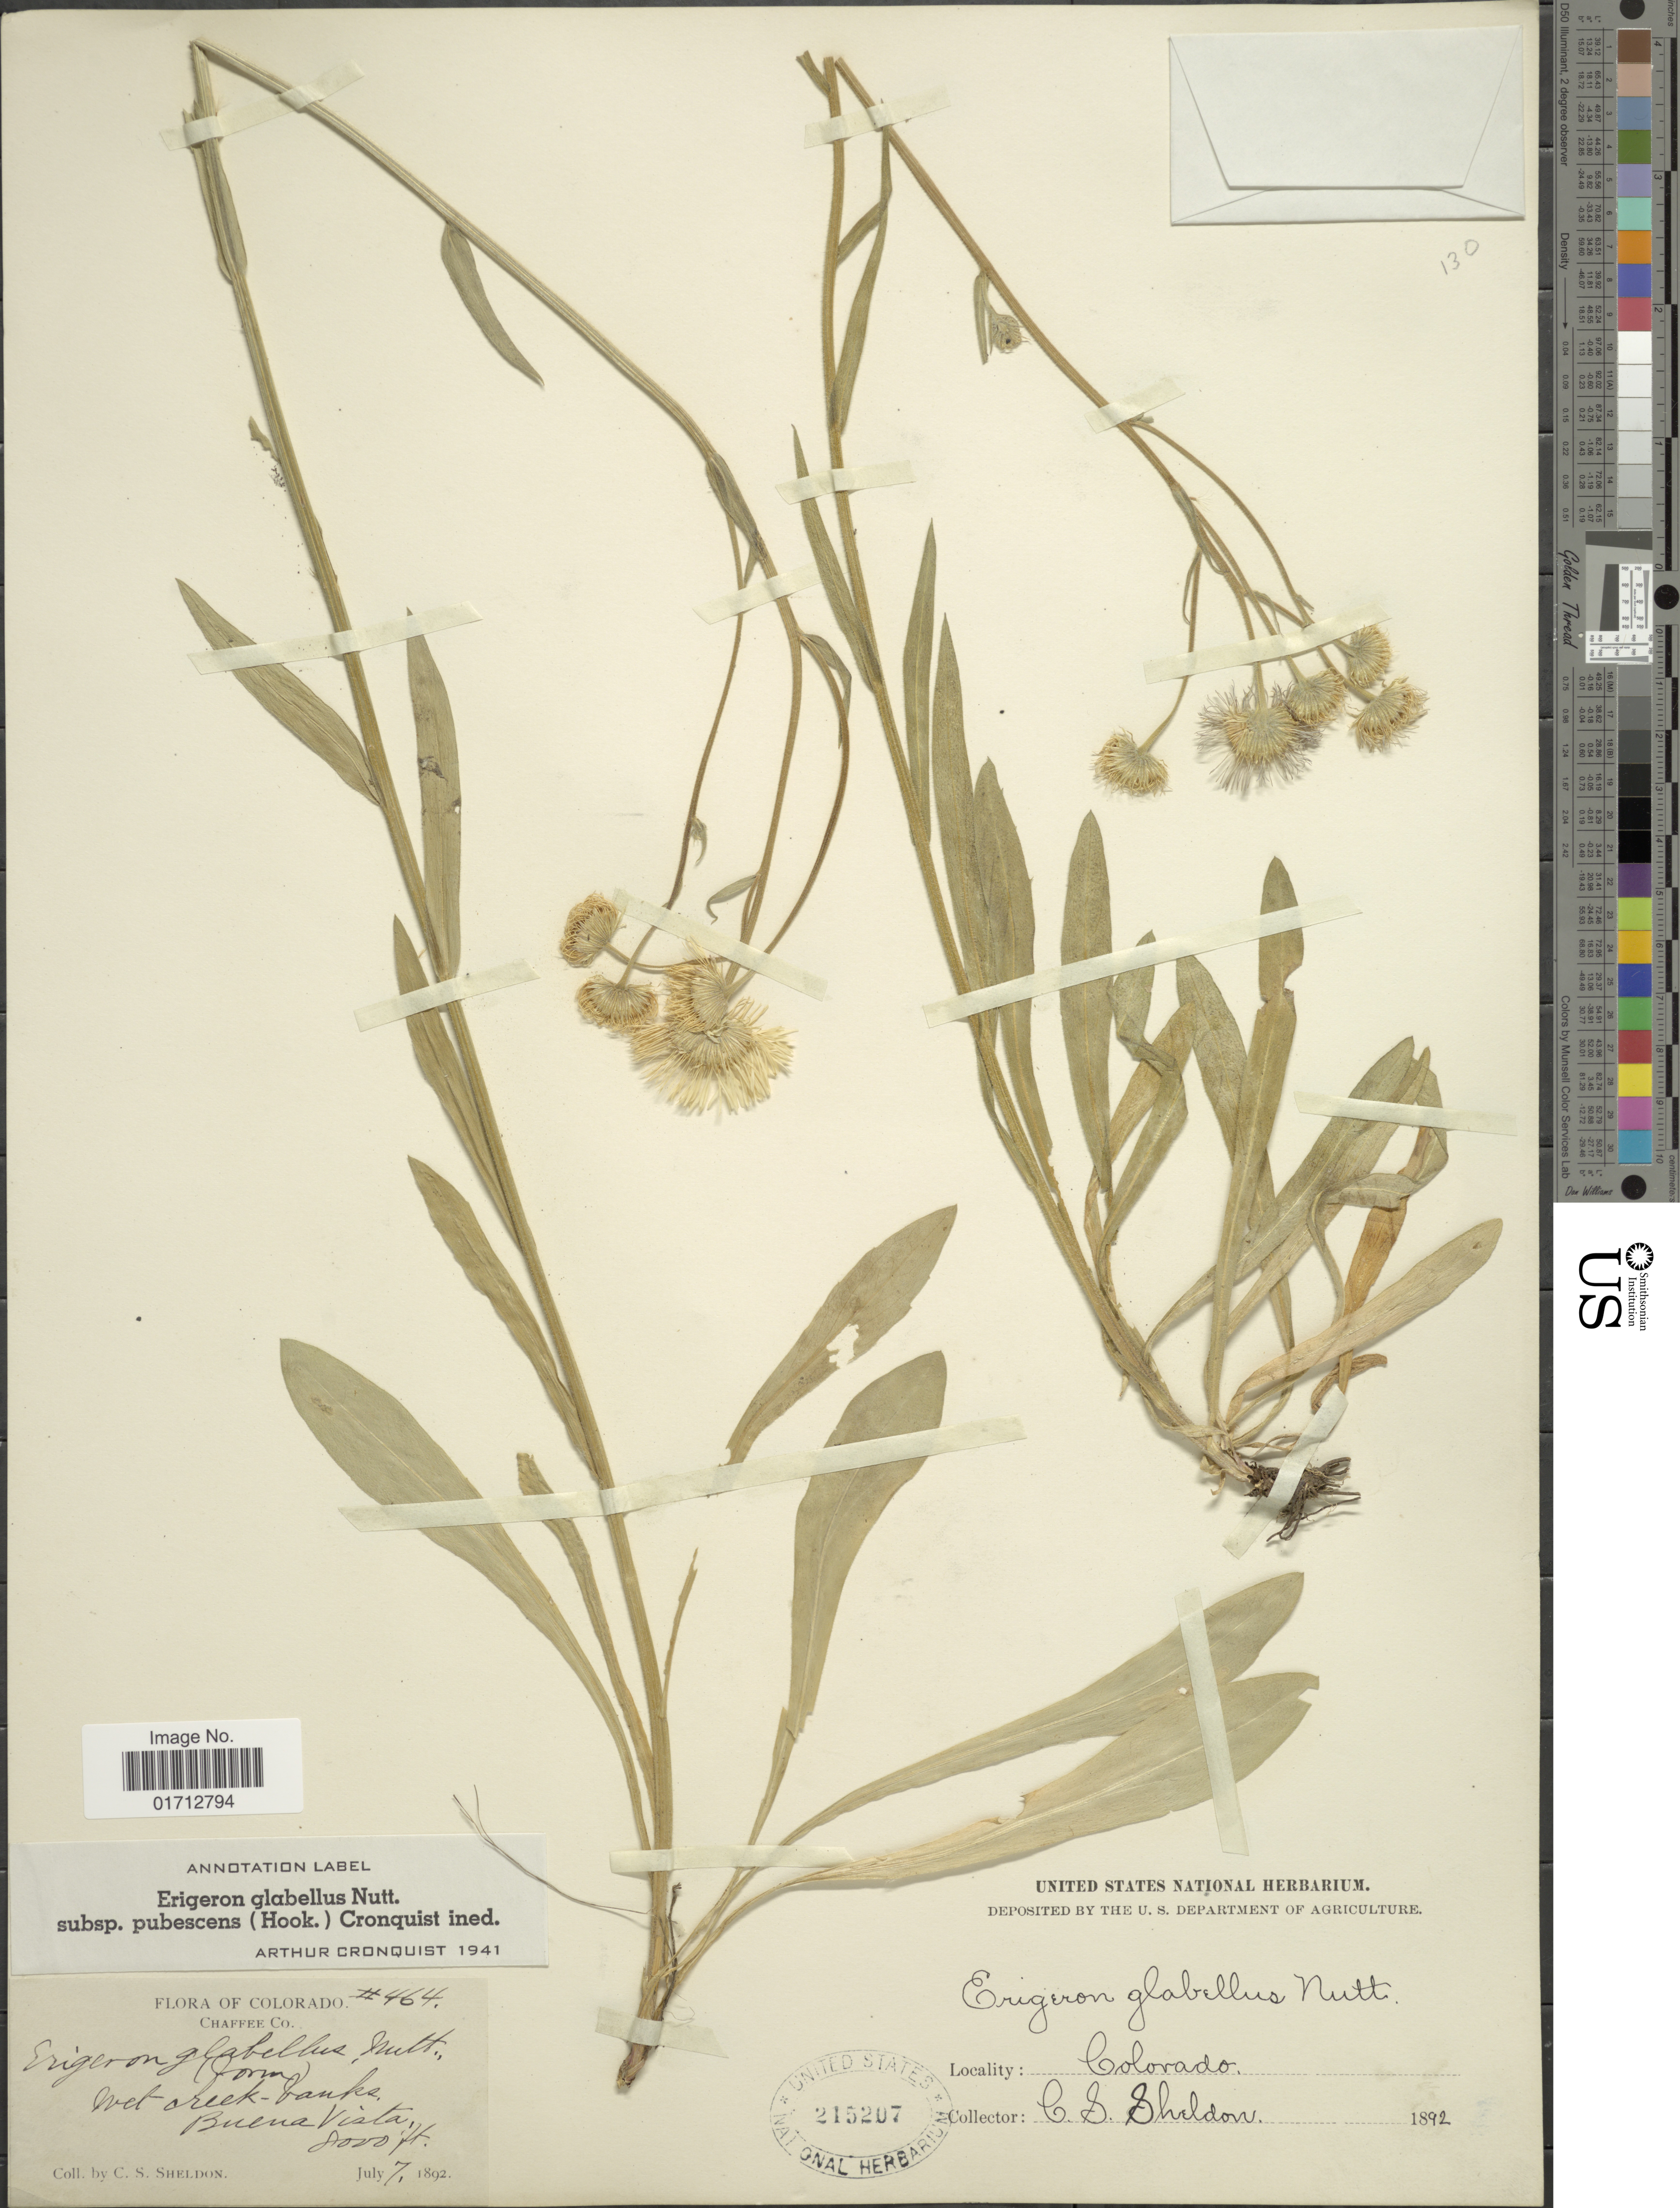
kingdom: Plantae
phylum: Tracheophyta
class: Magnoliopsida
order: Asterales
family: Asteraceae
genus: Erigeron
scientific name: Erigeron glabellus subsp. pubescens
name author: (Hook.) Cronq.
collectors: C. S. Sheldon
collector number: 464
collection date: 1892-07-07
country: United States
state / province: Colorado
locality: Buena Vista, Chaffee Co.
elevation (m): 2438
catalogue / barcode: US 215207